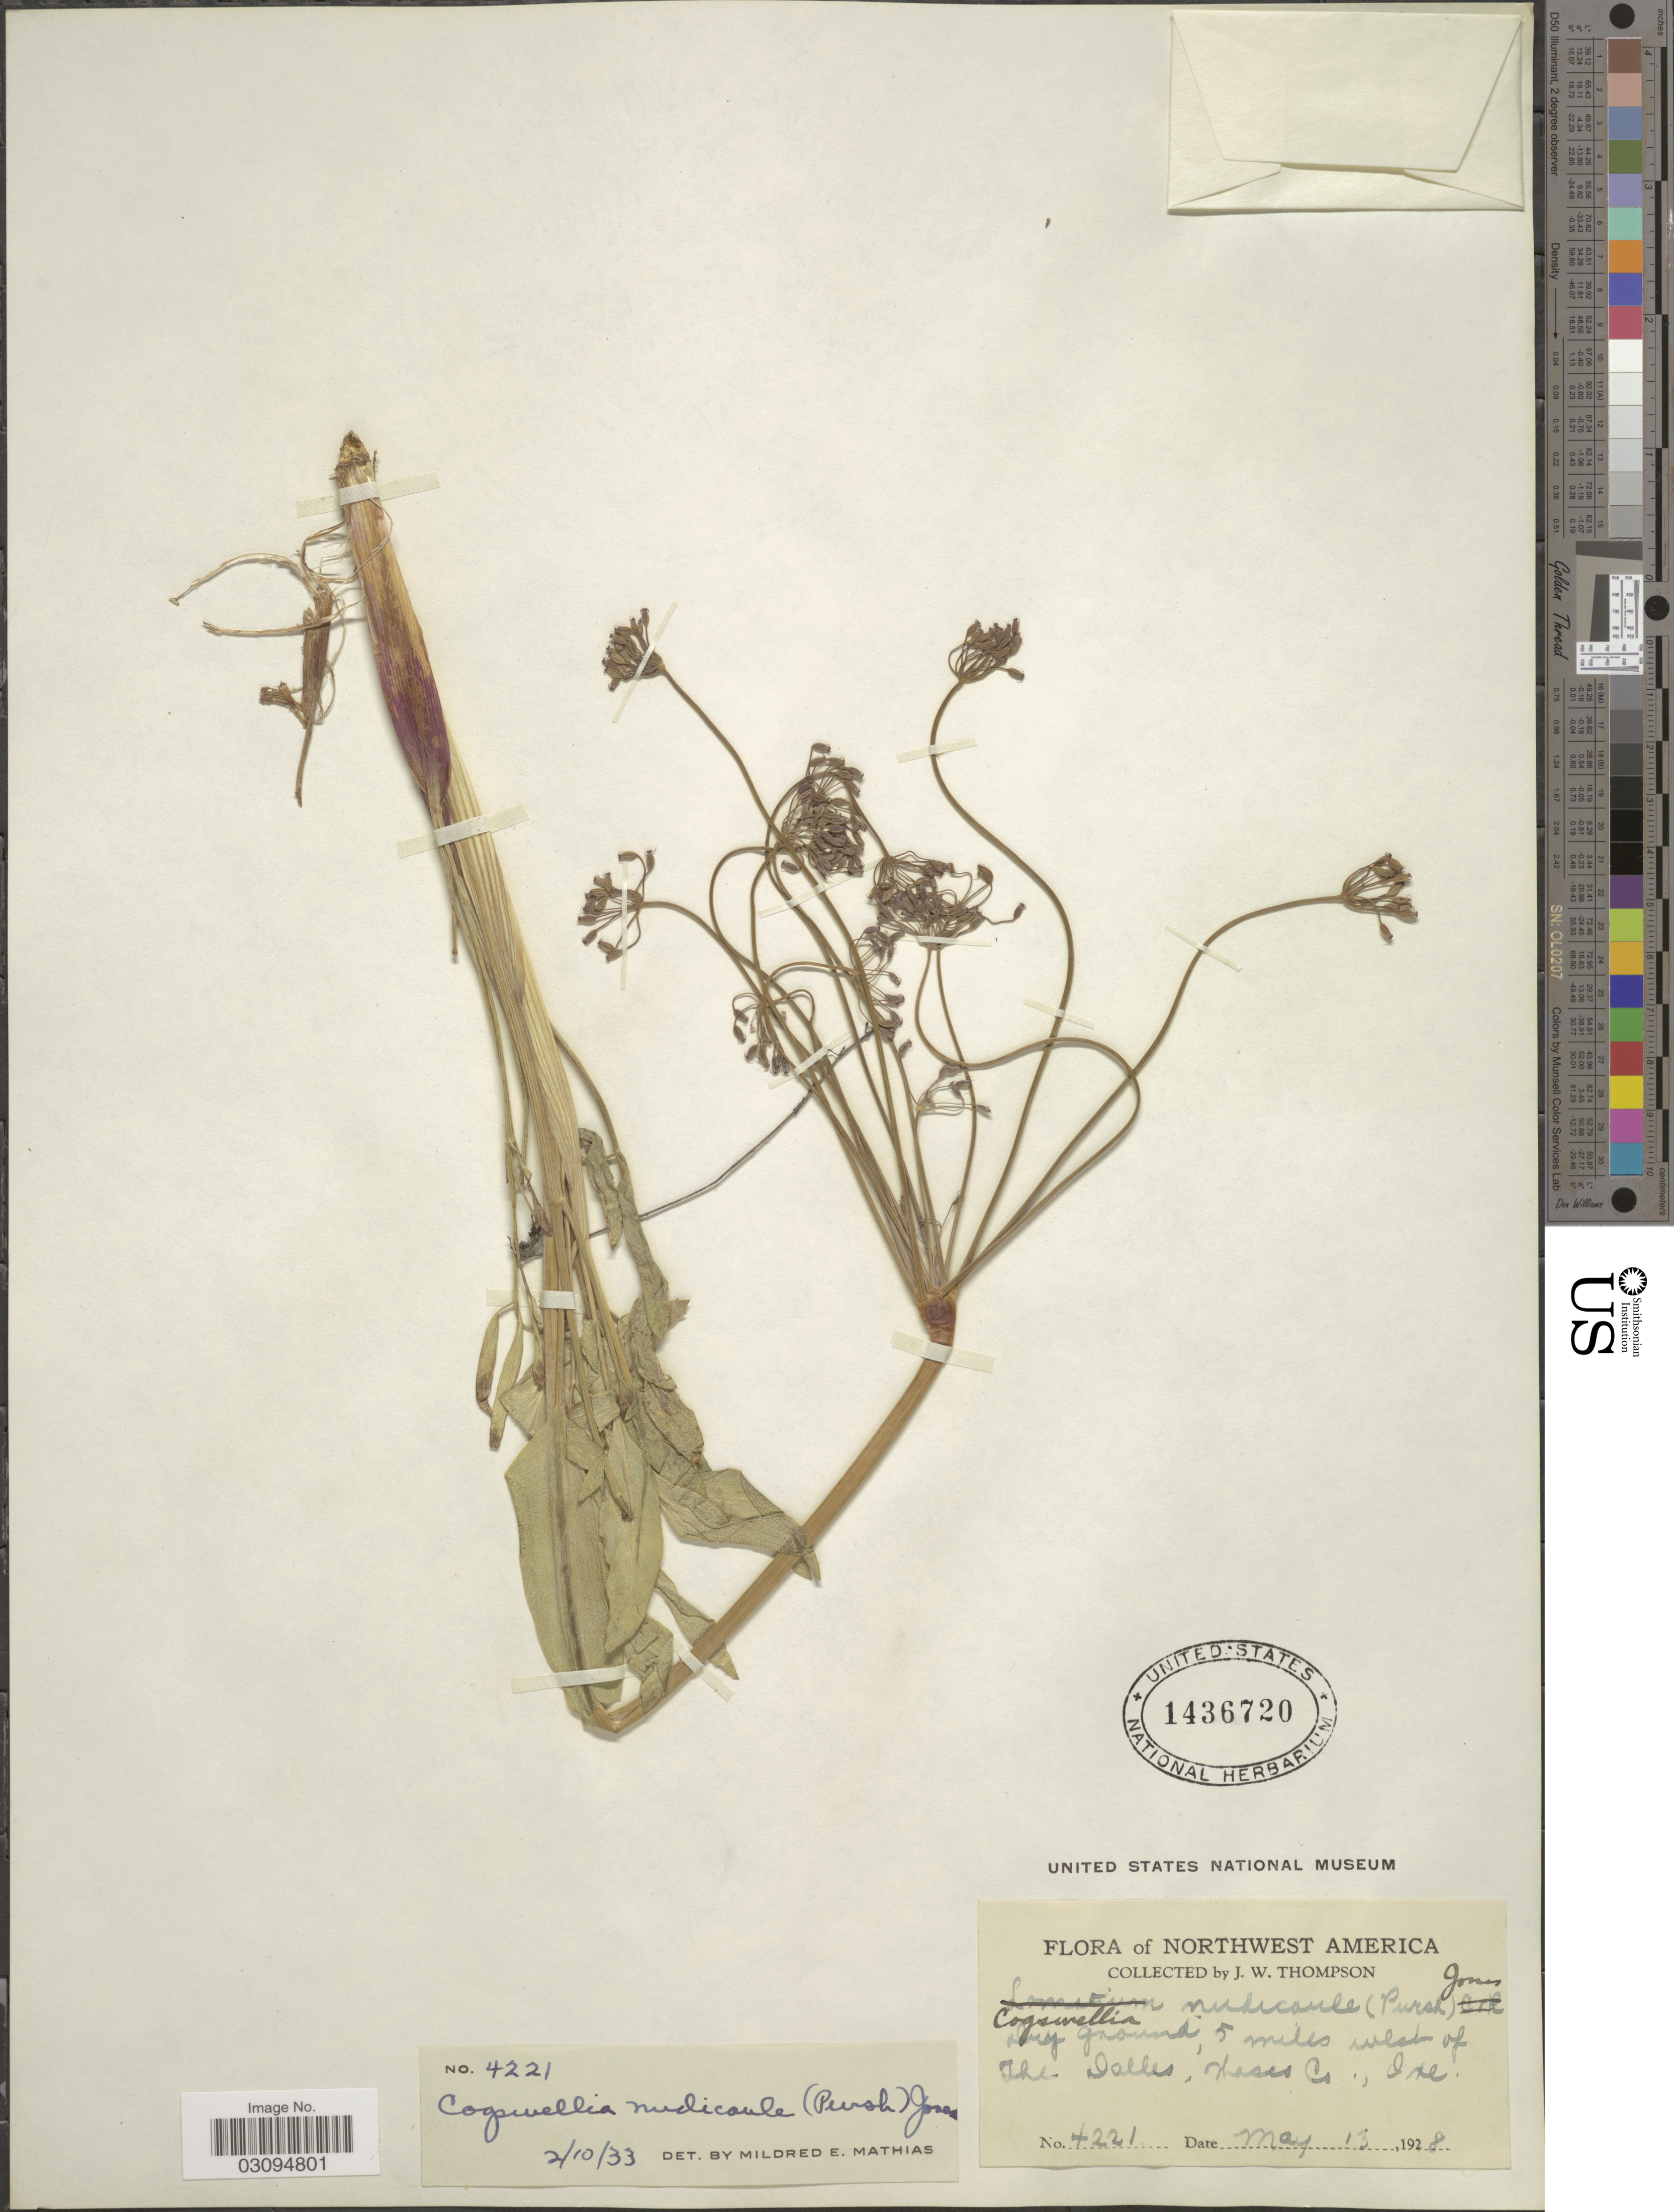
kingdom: Plantae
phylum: Tracheophyta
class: Magnoliopsida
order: Apiales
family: Apiaceae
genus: Lomatium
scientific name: Lomatium nudicaule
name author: (Pursh) J.M. Coult. & Rose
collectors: J. Thompson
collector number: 4221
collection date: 1928-05-13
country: United States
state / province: Oregon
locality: Northwest America. Dry ground, 5 miles west of The Dalles, Itasco Co.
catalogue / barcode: US 1436720